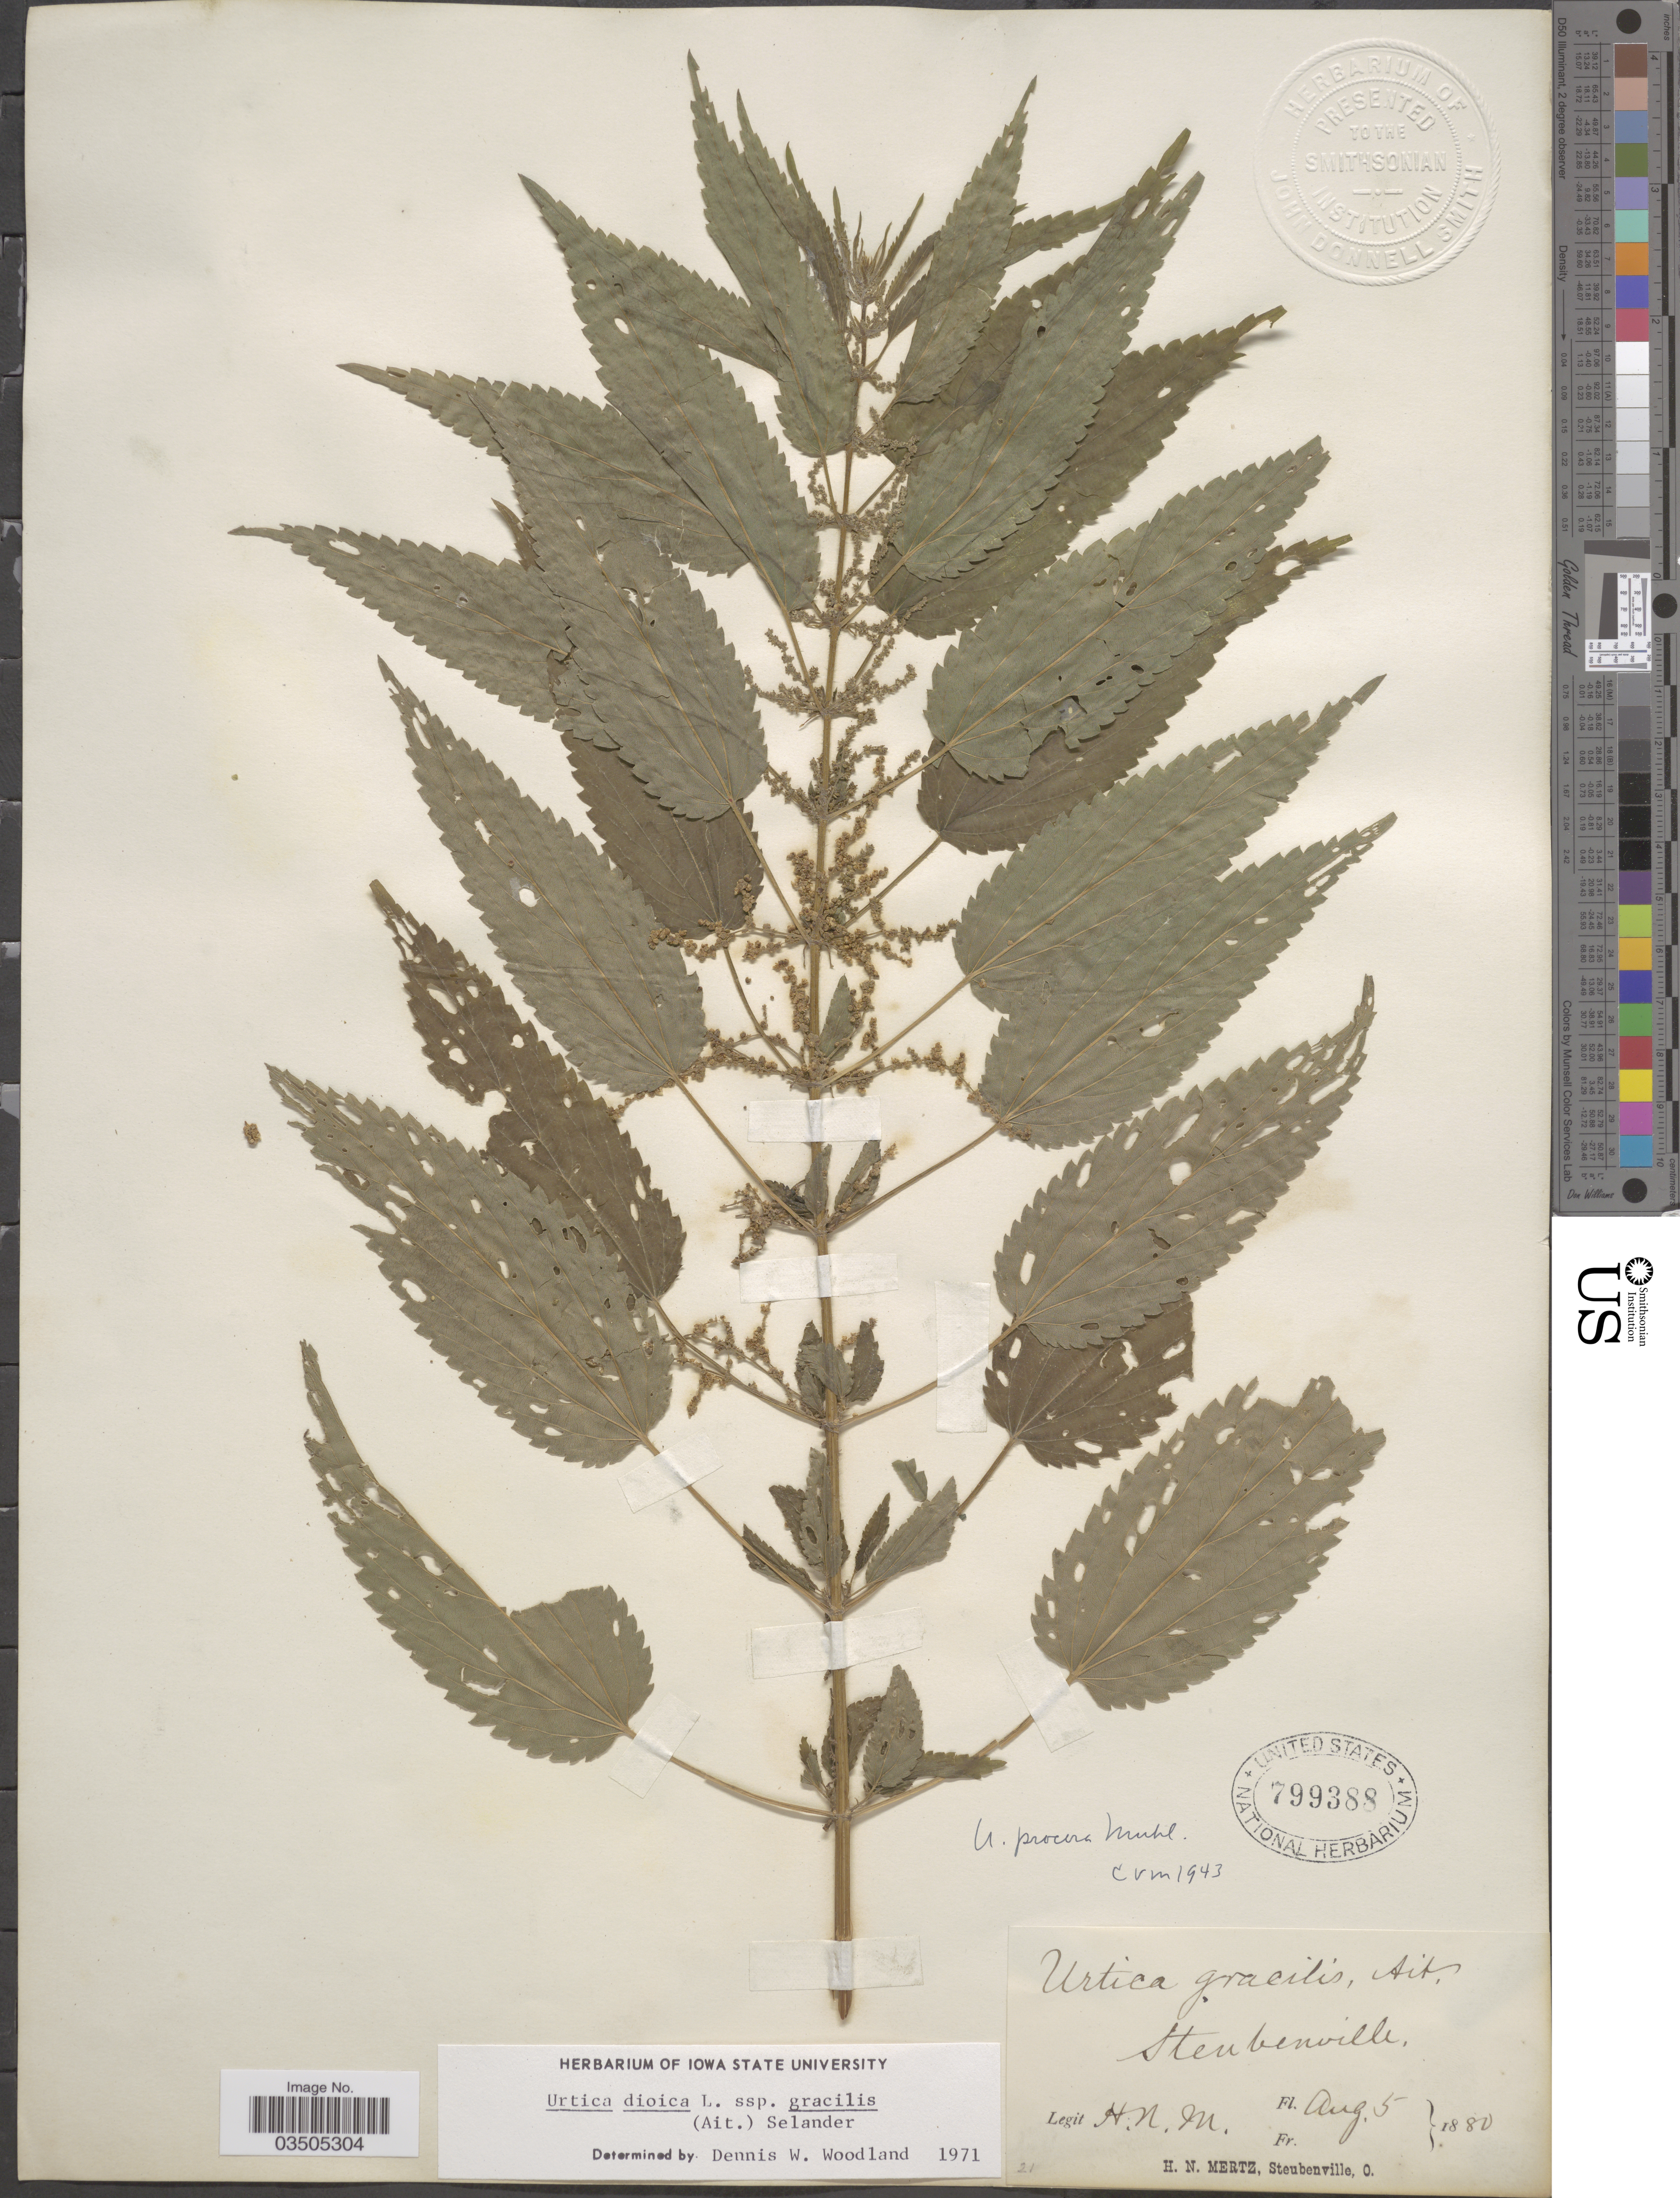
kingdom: Plantae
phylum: Tracheophyta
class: Magnoliopsida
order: Rosales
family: Urticaceae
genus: Urtica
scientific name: Urtica dioica subsp. gracilis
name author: L.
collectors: H. Mertz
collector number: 21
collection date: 1880-08-05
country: United States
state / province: Ohio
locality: Steubenville.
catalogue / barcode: US 799388